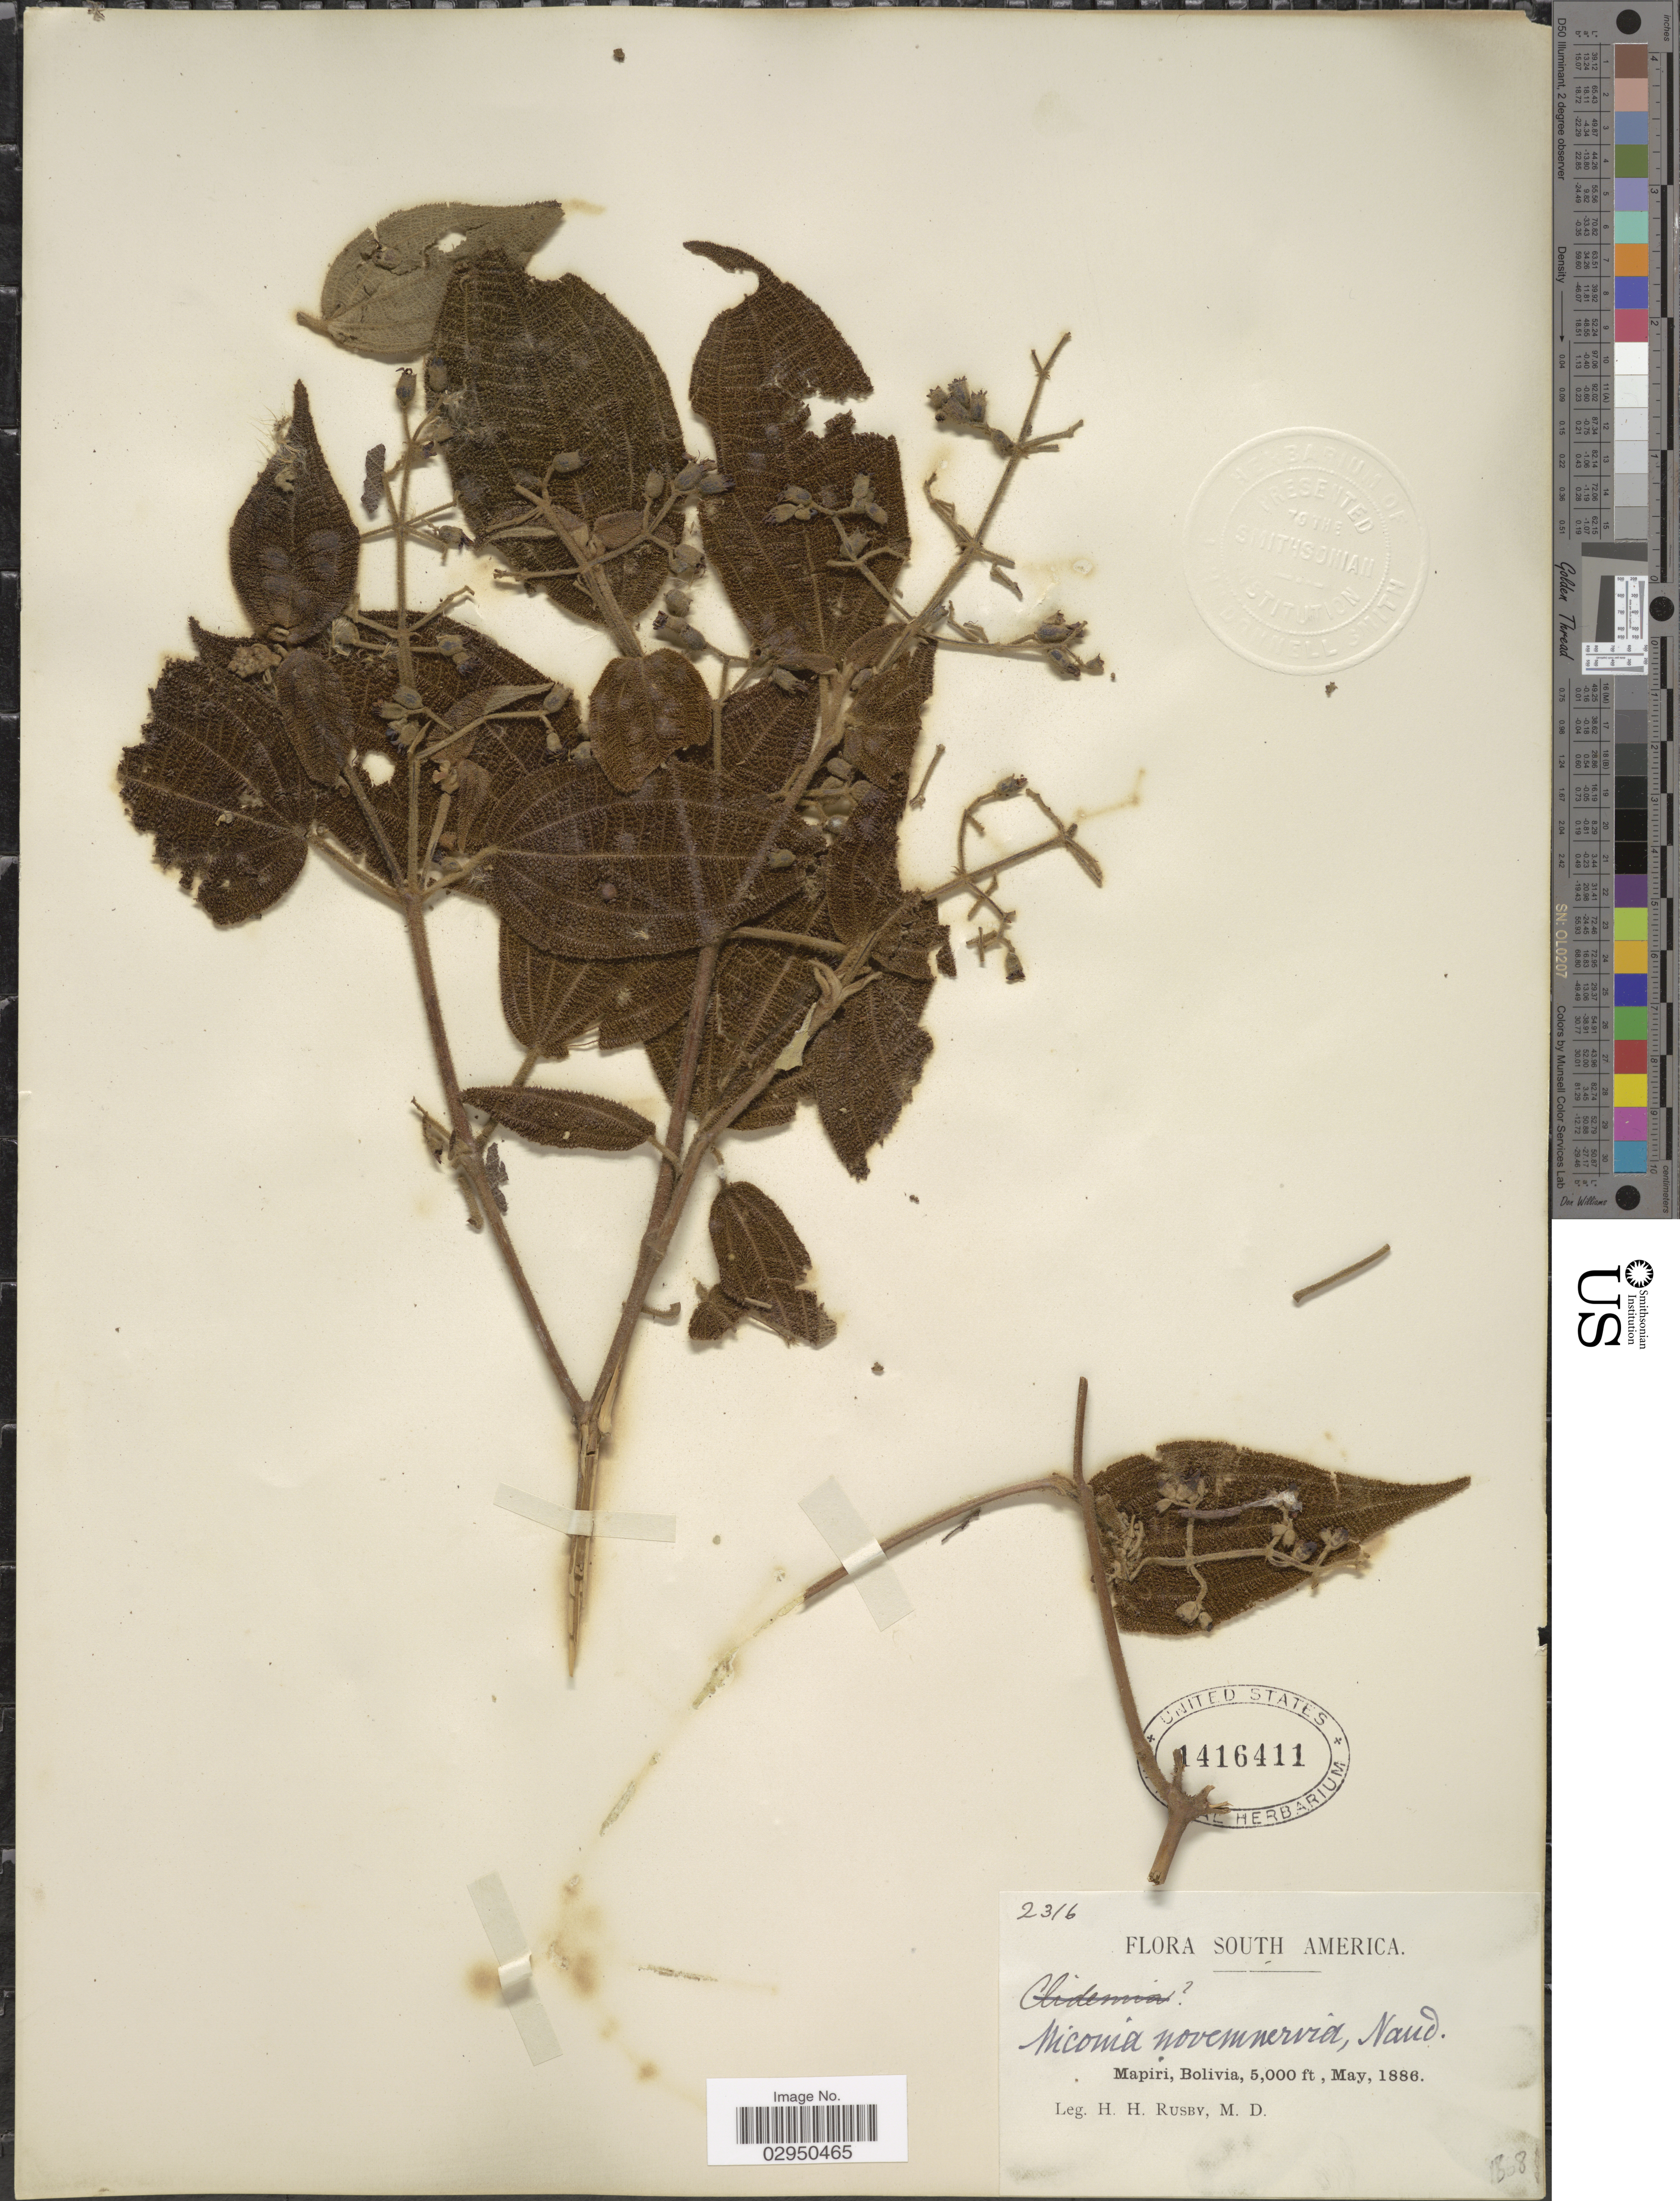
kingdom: Plantae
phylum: Tracheophyta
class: Magnoliopsida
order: Myrtales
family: Melastomataceae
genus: Clidemia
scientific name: Clidemia novemnervia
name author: (DC.) Triana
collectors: H. H. Rusby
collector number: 2316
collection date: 1886-05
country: Bolivia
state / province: La Páz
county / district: Larecaja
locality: Mapiri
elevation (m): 1524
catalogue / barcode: US 1416411